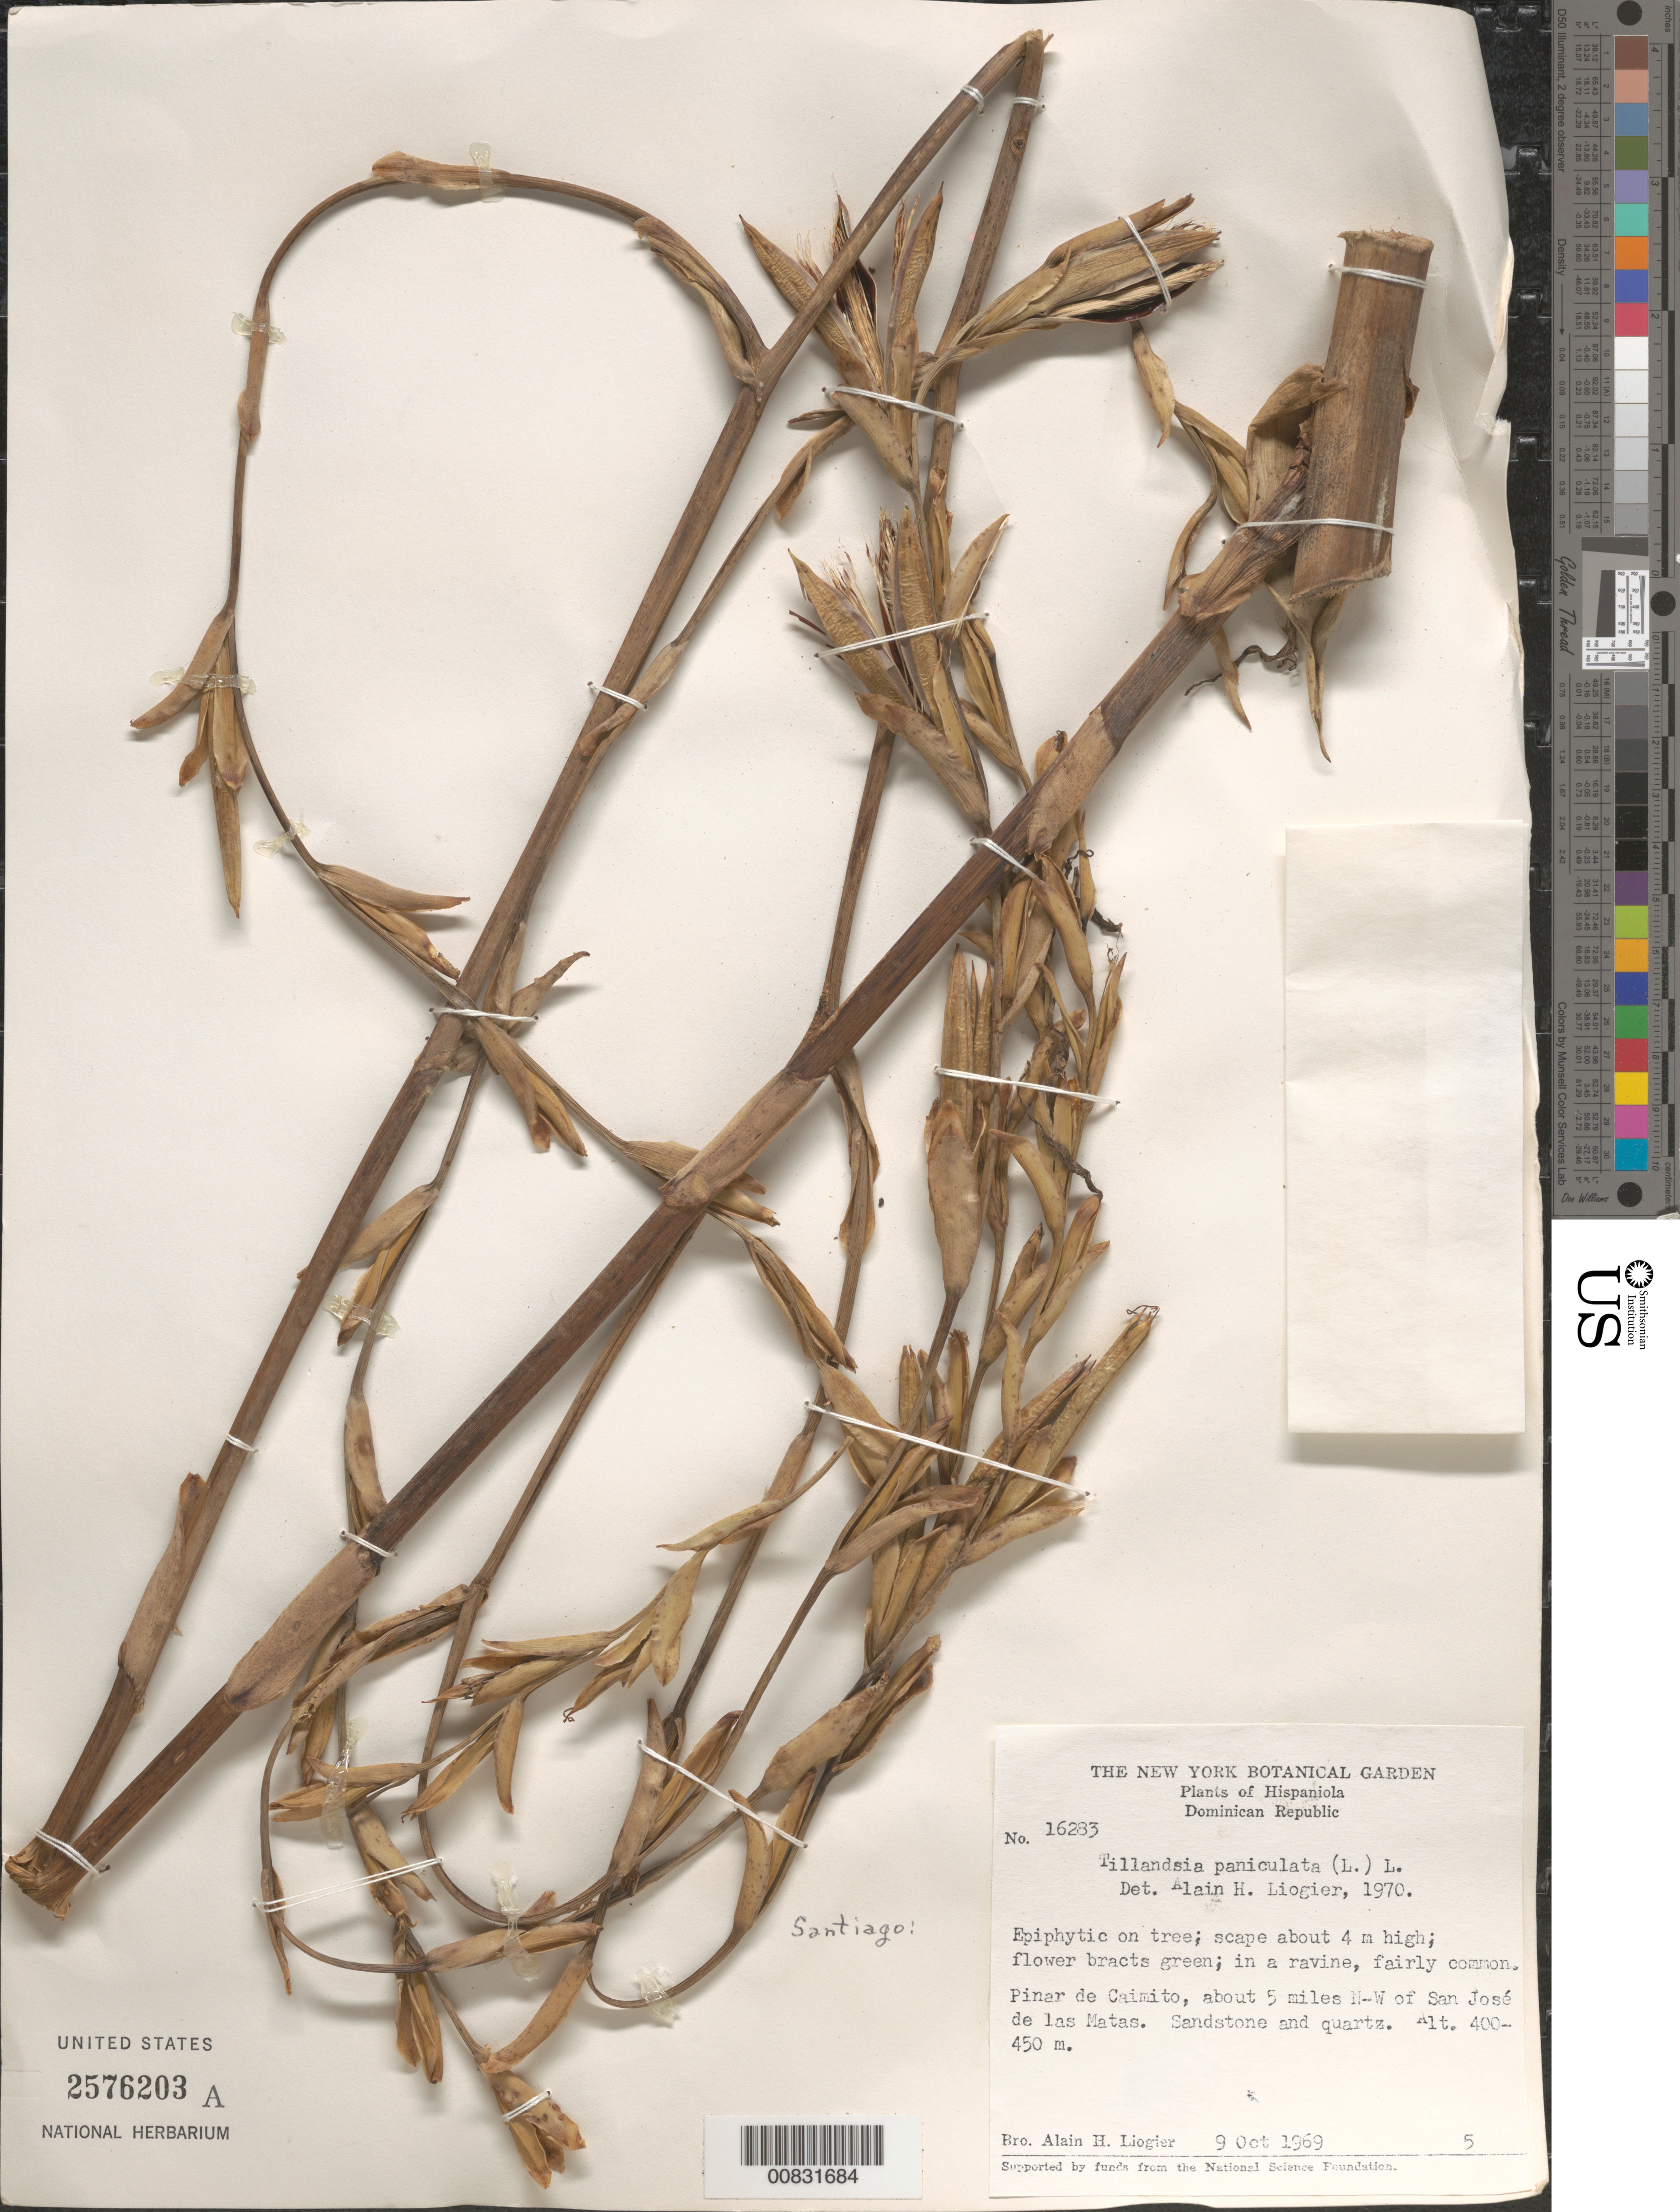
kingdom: Plantae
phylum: Tracheophyta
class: Liliopsida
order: Poales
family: Bromeliaceae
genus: Tillandsia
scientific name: Tillandsia paniculata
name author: (L.) L.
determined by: Liogier, Alain H.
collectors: A. H. Liogier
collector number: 16283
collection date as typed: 09 Oct 1969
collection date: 1969-10-09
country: Dominican Republic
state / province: Santiago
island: Hispaniola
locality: Pinar de Caimito, about 5 miles N-W of San José de las Matas.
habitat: On tree in a ravine. Sandstone and quartz.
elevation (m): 400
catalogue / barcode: US 2576203A